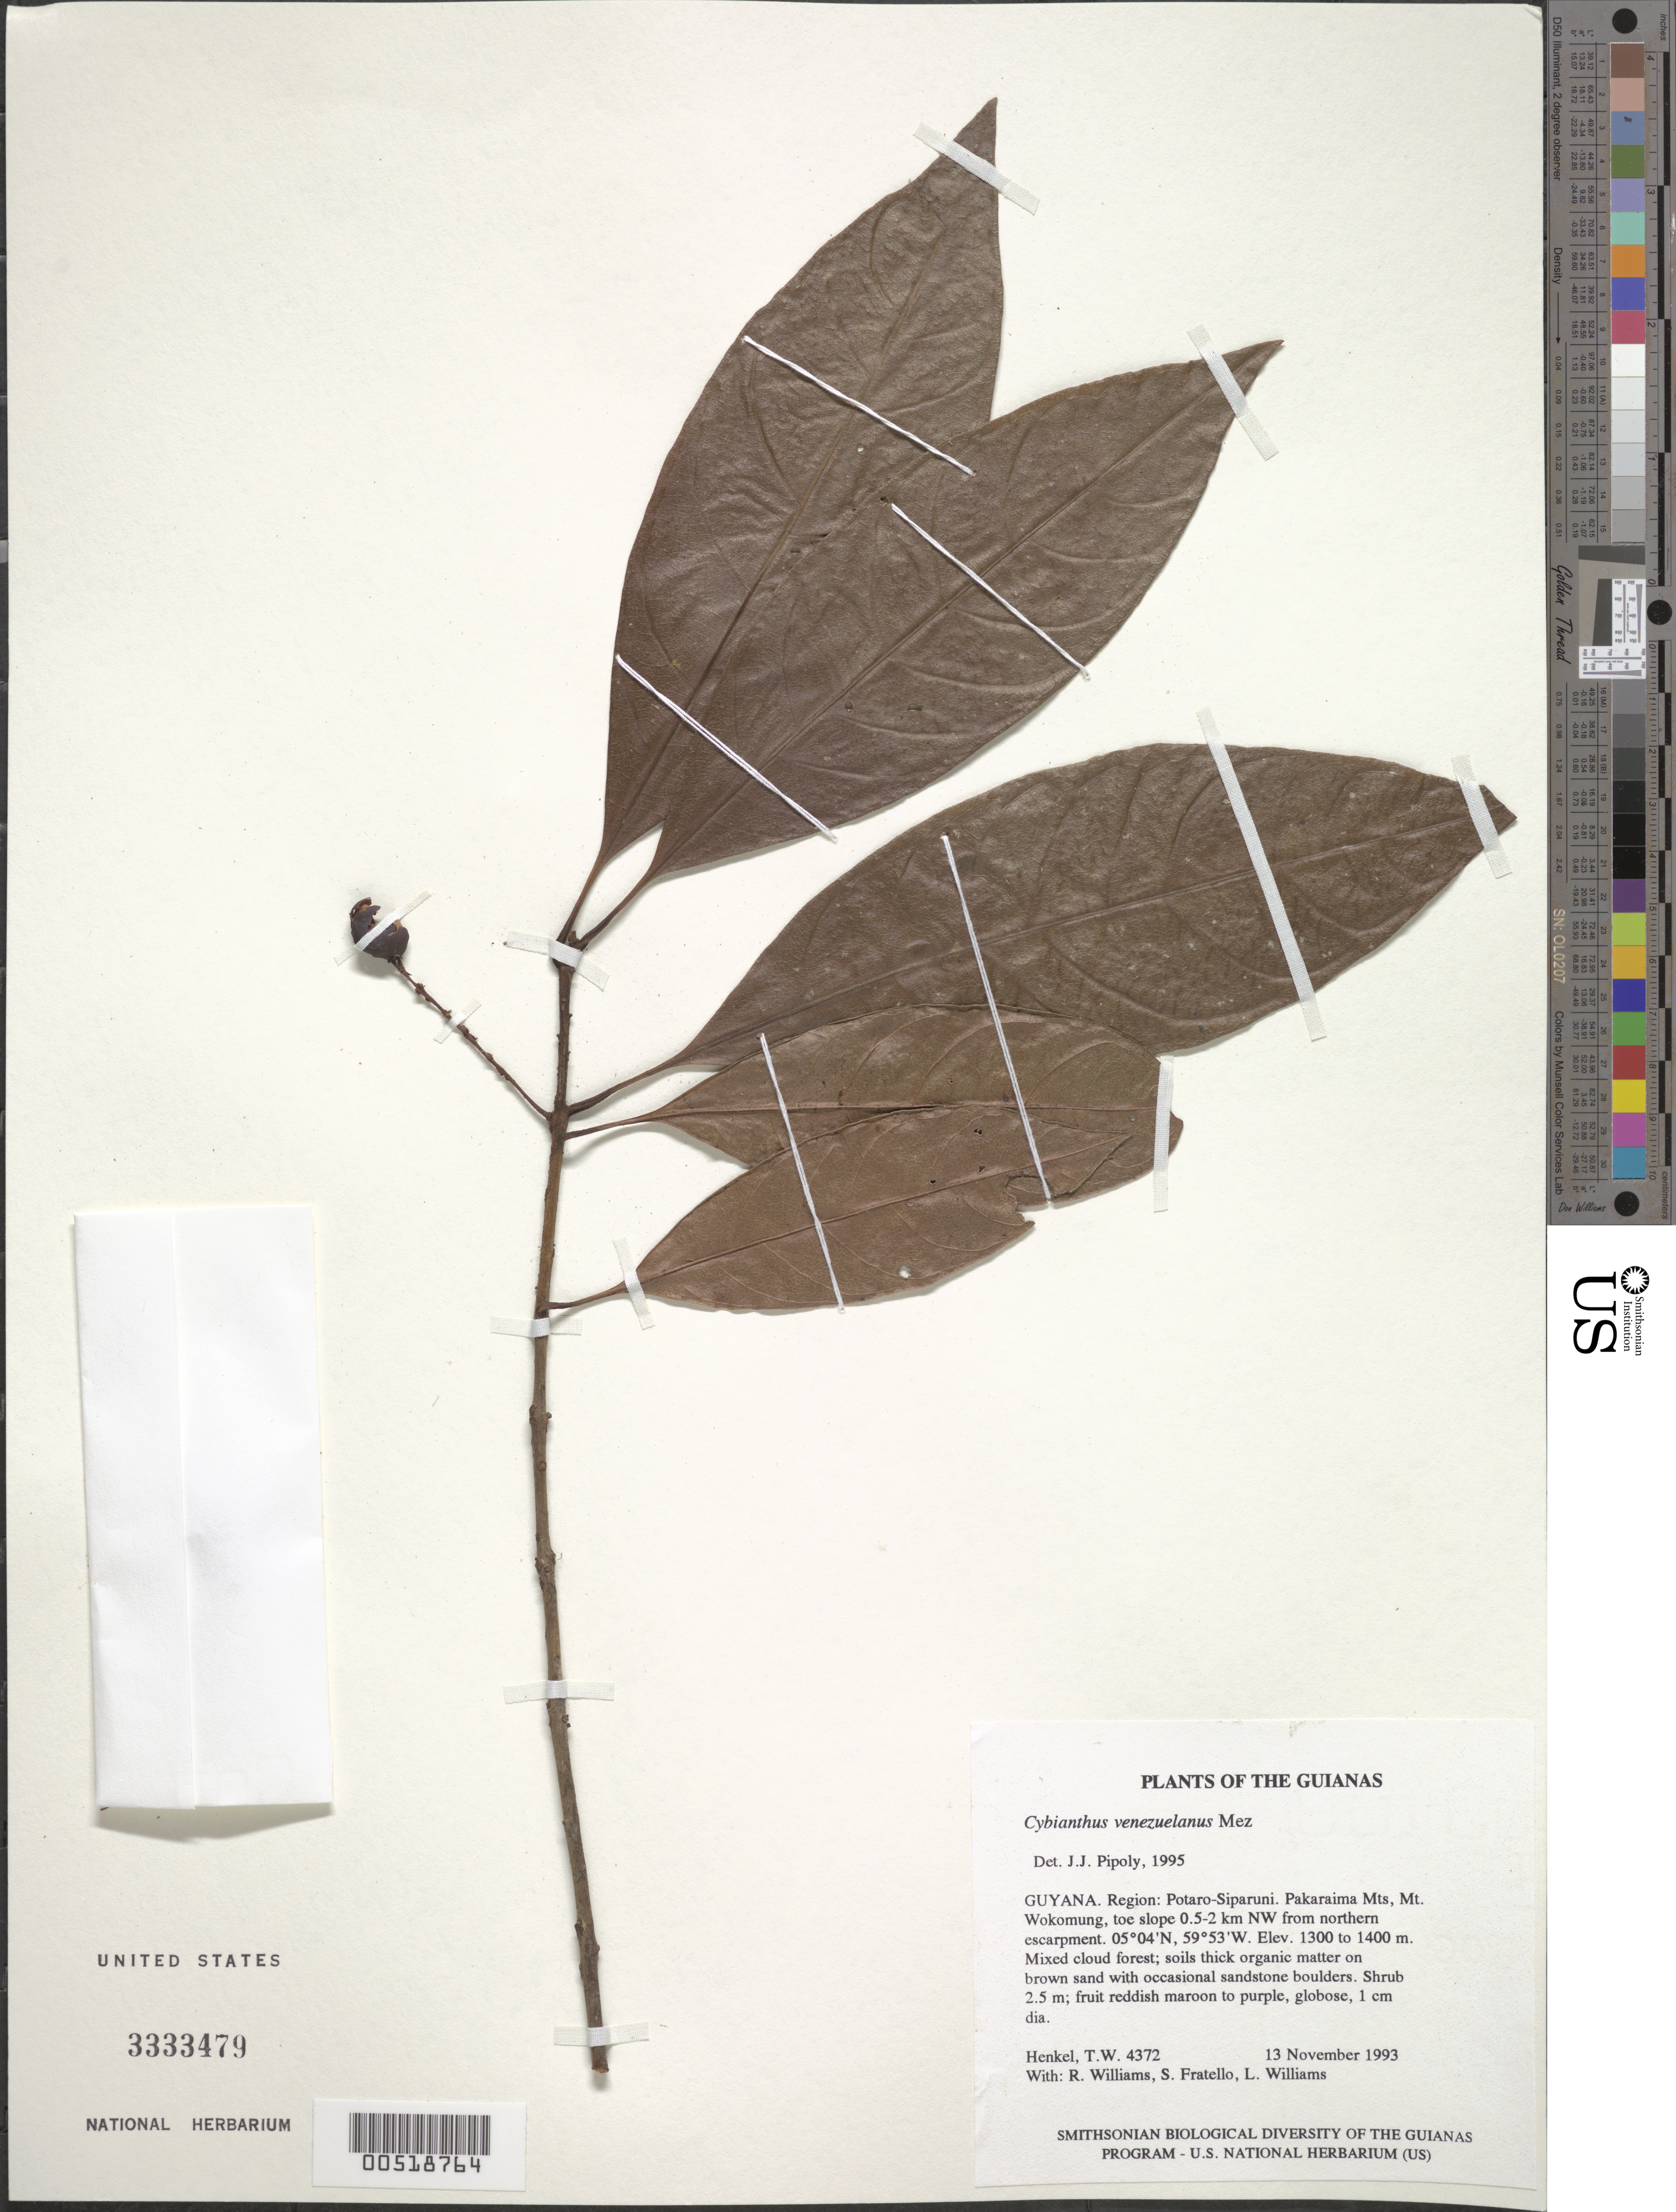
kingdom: Plantae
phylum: Tracheophyta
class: Magnoliopsida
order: Ericales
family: Primulaceae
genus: Cybianthus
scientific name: Cybianthus venezuelanus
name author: Mez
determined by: Pipoly, J. J., III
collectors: T. Henkel, R. Williams, S. Fratello & L. Williams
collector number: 4372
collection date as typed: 13 November 1993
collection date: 1993-11-13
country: Guyana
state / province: Potaro-Siparuni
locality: Pakaraima Mts, Mt. Wokomung, toe slope 0.5-2 km NW from northern escarpment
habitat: Mixed cloud forest; soils thick organic matter on brown sand with occasional sandstone boulders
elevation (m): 1300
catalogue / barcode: US 3333479